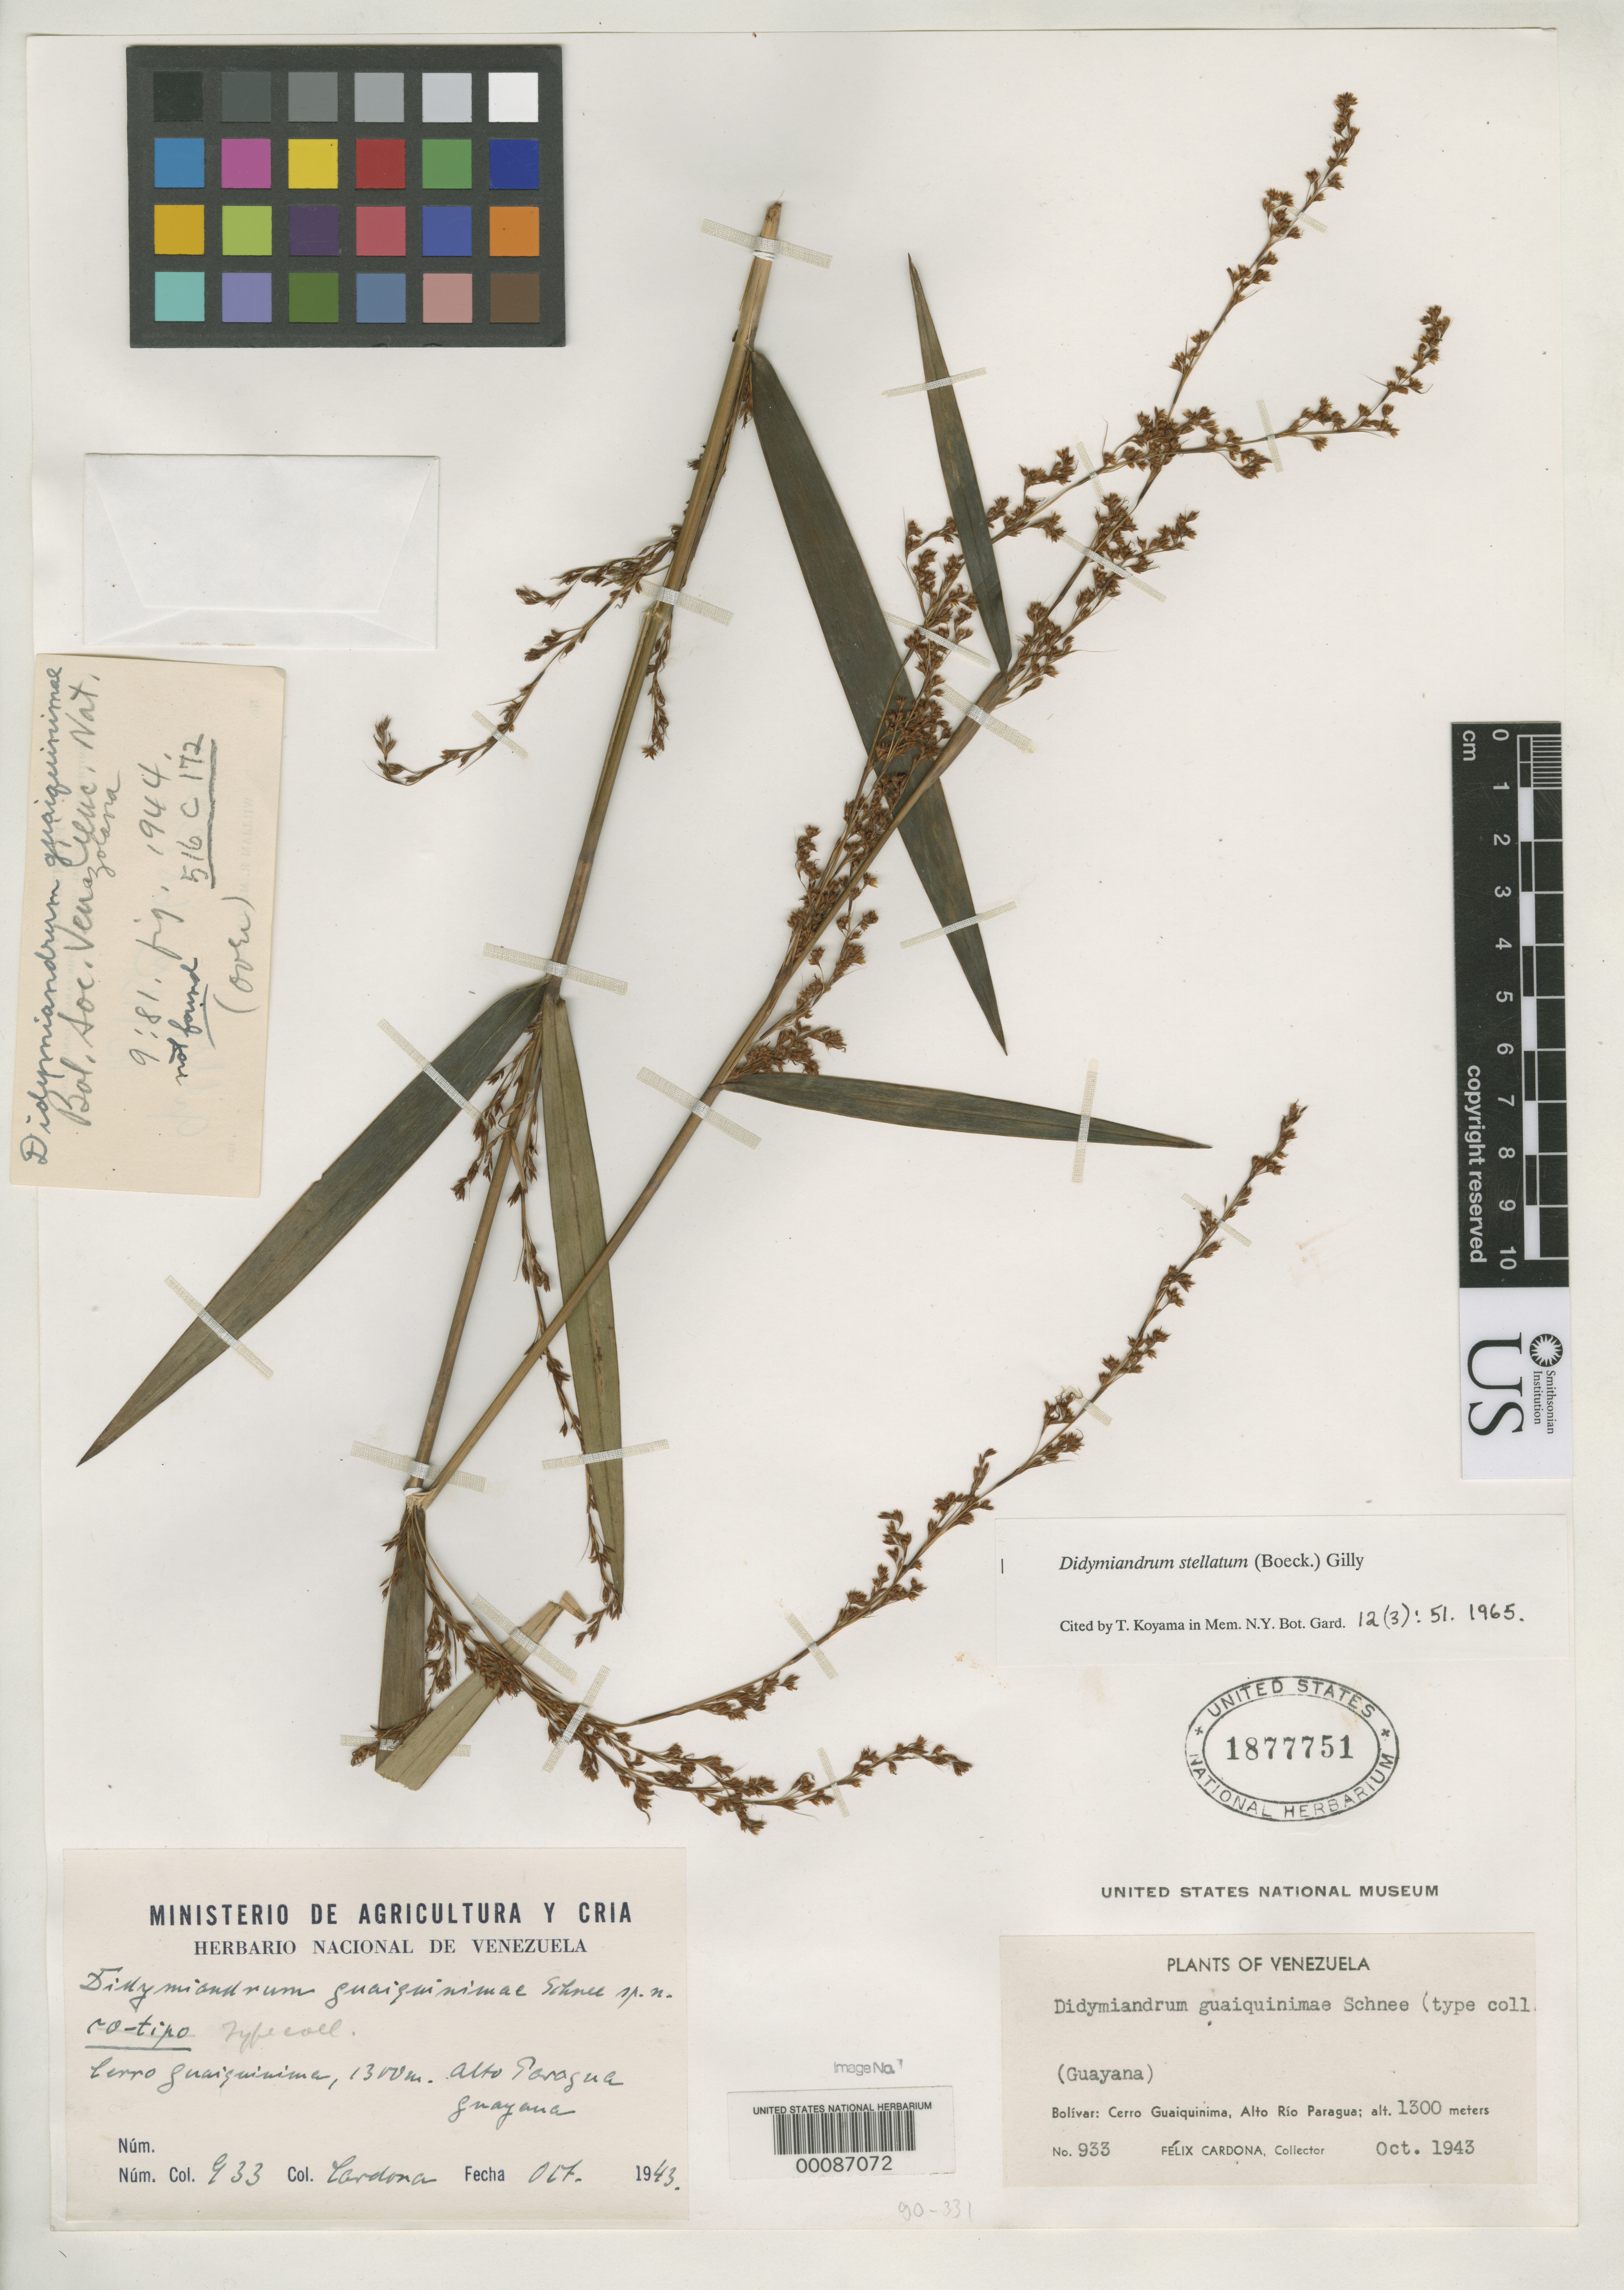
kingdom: Plantae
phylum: Tracheophyta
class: Liliopsida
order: Poales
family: Cyperaceae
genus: Didymiandrum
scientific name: Didymiandrum guaiquinimae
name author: Schnee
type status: Isotype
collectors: F. Cardona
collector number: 933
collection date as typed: Oct 1943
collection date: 1943-10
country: Venezuela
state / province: Bolivar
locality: Cerro Guaiquinima, alto Rio Paragua, Guayana.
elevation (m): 1300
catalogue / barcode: US 1877751